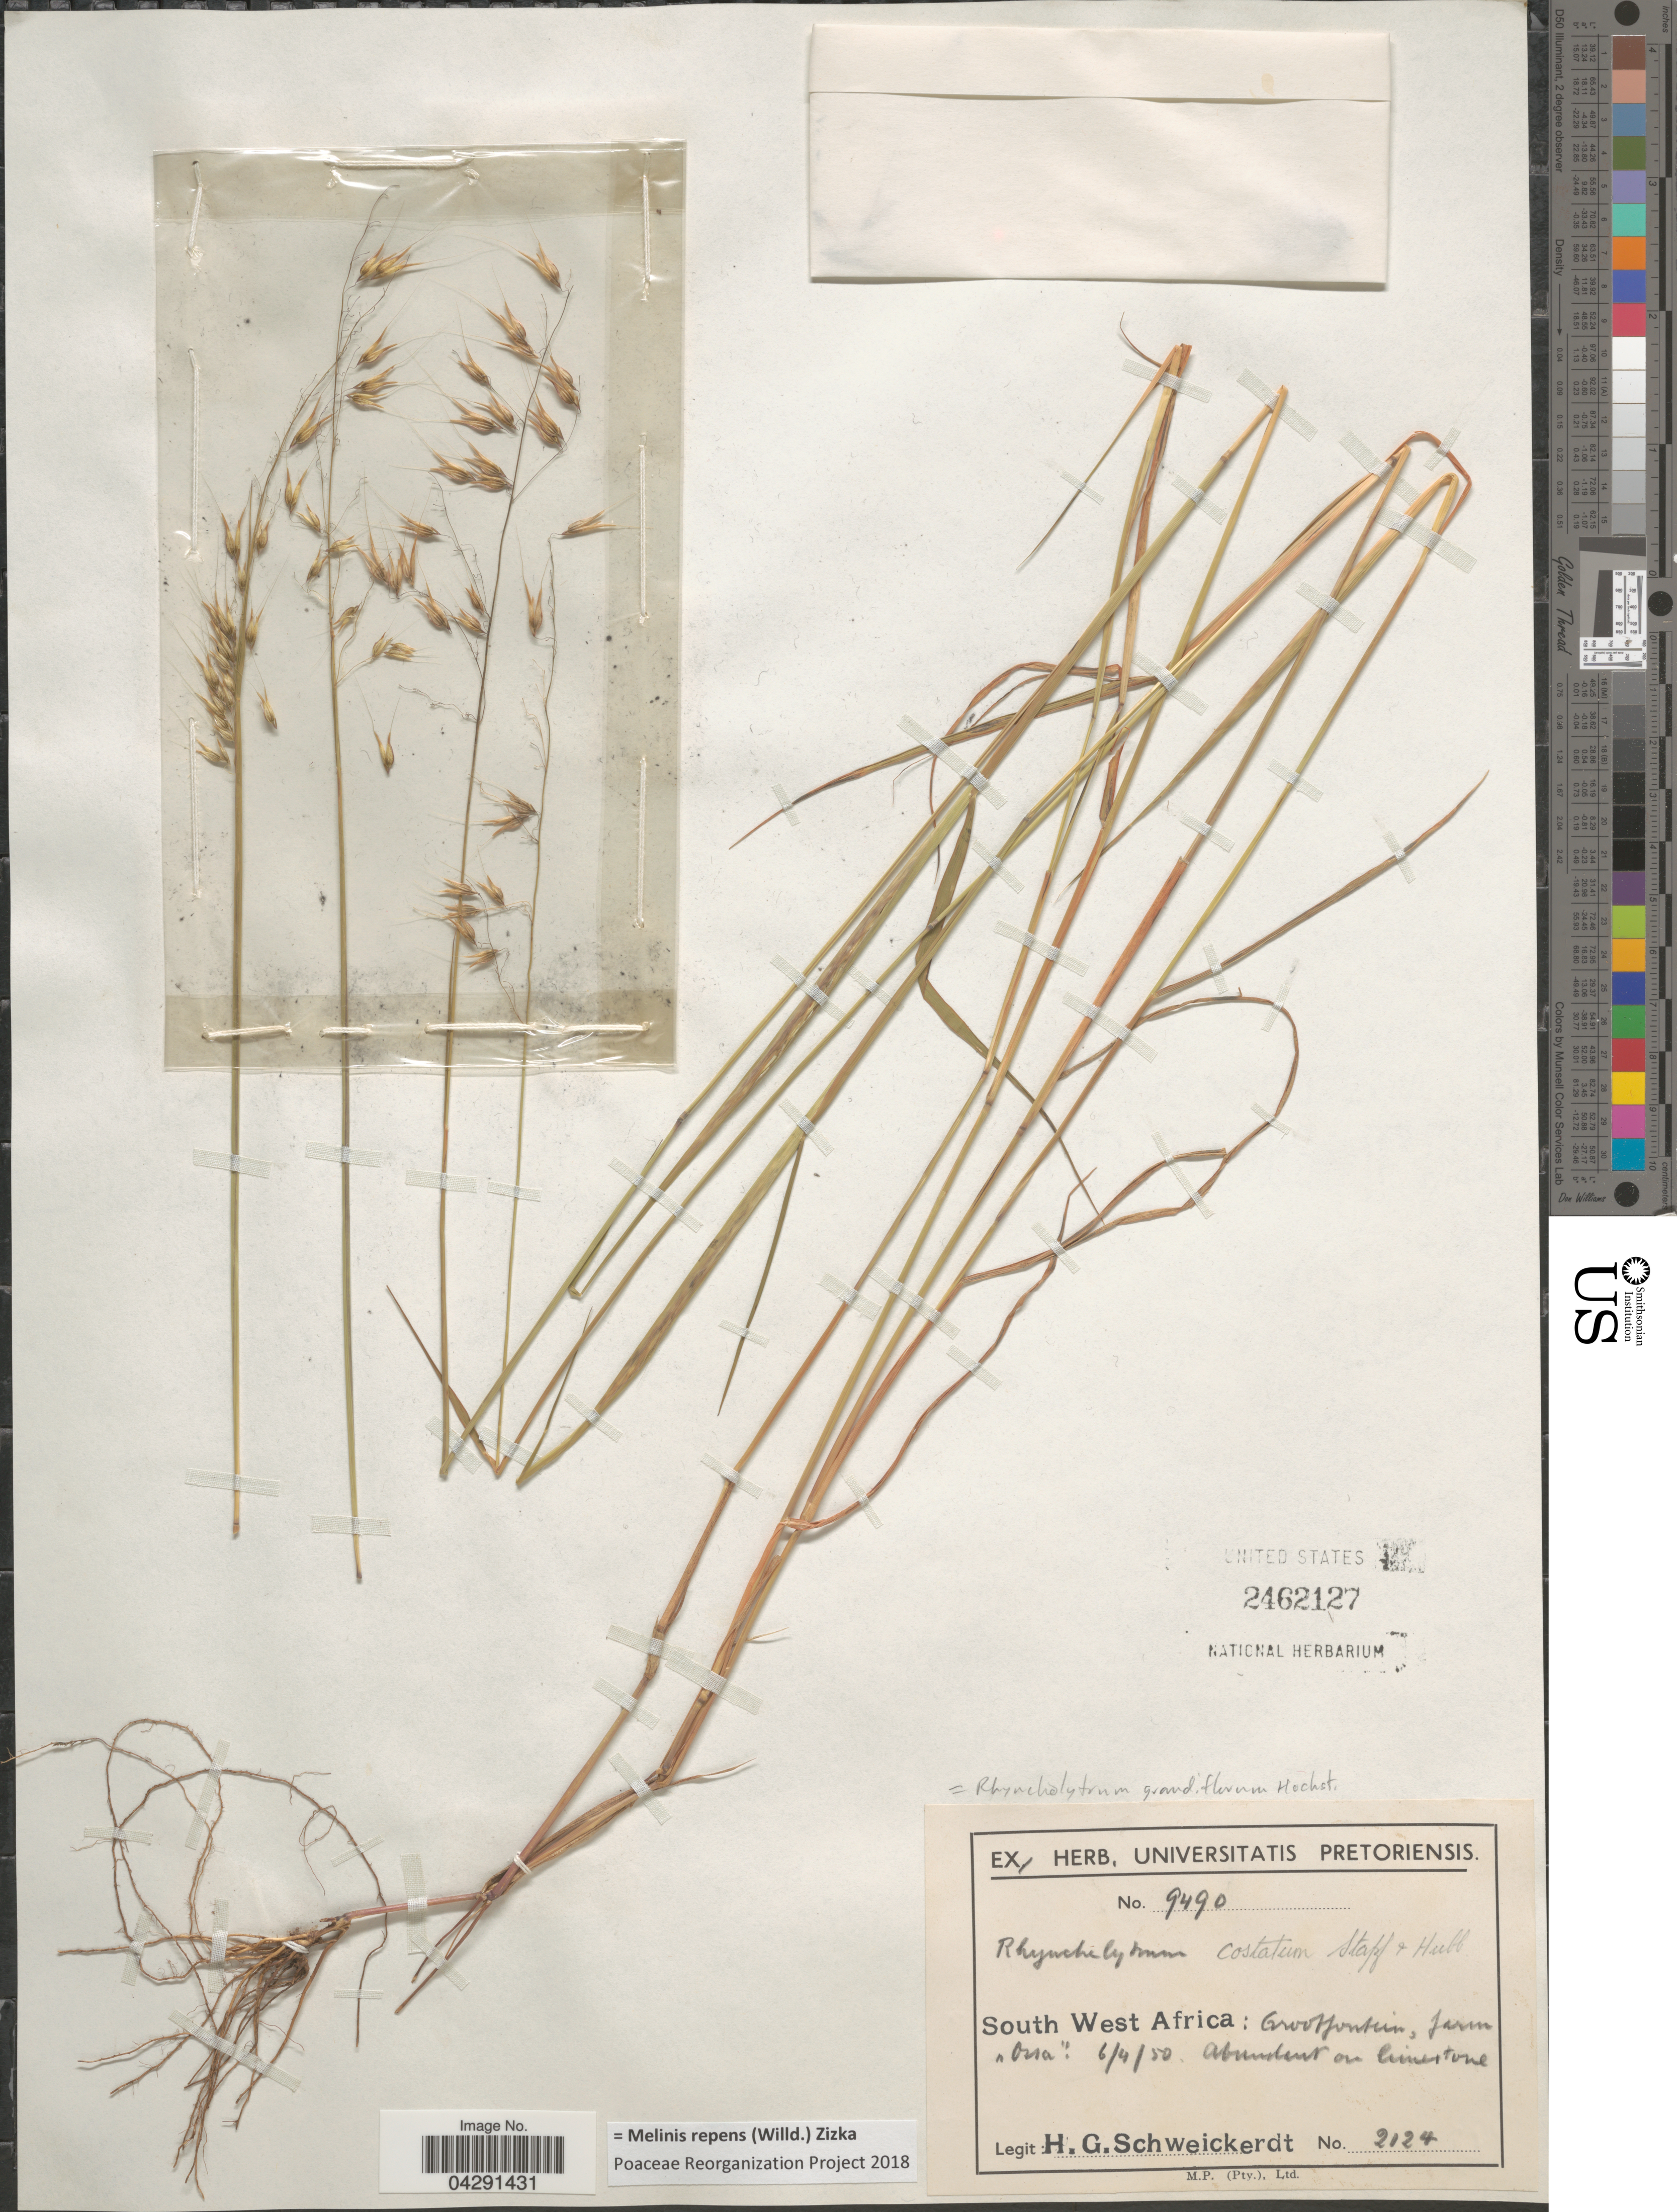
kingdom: Plantae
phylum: Tracheophyta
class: Liliopsida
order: Poales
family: Poaceae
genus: Melinis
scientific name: Melinis repens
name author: (Willd.) Zizka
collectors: H. Schweickerdt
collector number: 2124/9490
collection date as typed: Transcribed d/m/y: 6/4/50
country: Namibia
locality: South West Africa: Grootfontein, farm "Ossa".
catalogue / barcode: US 2462127